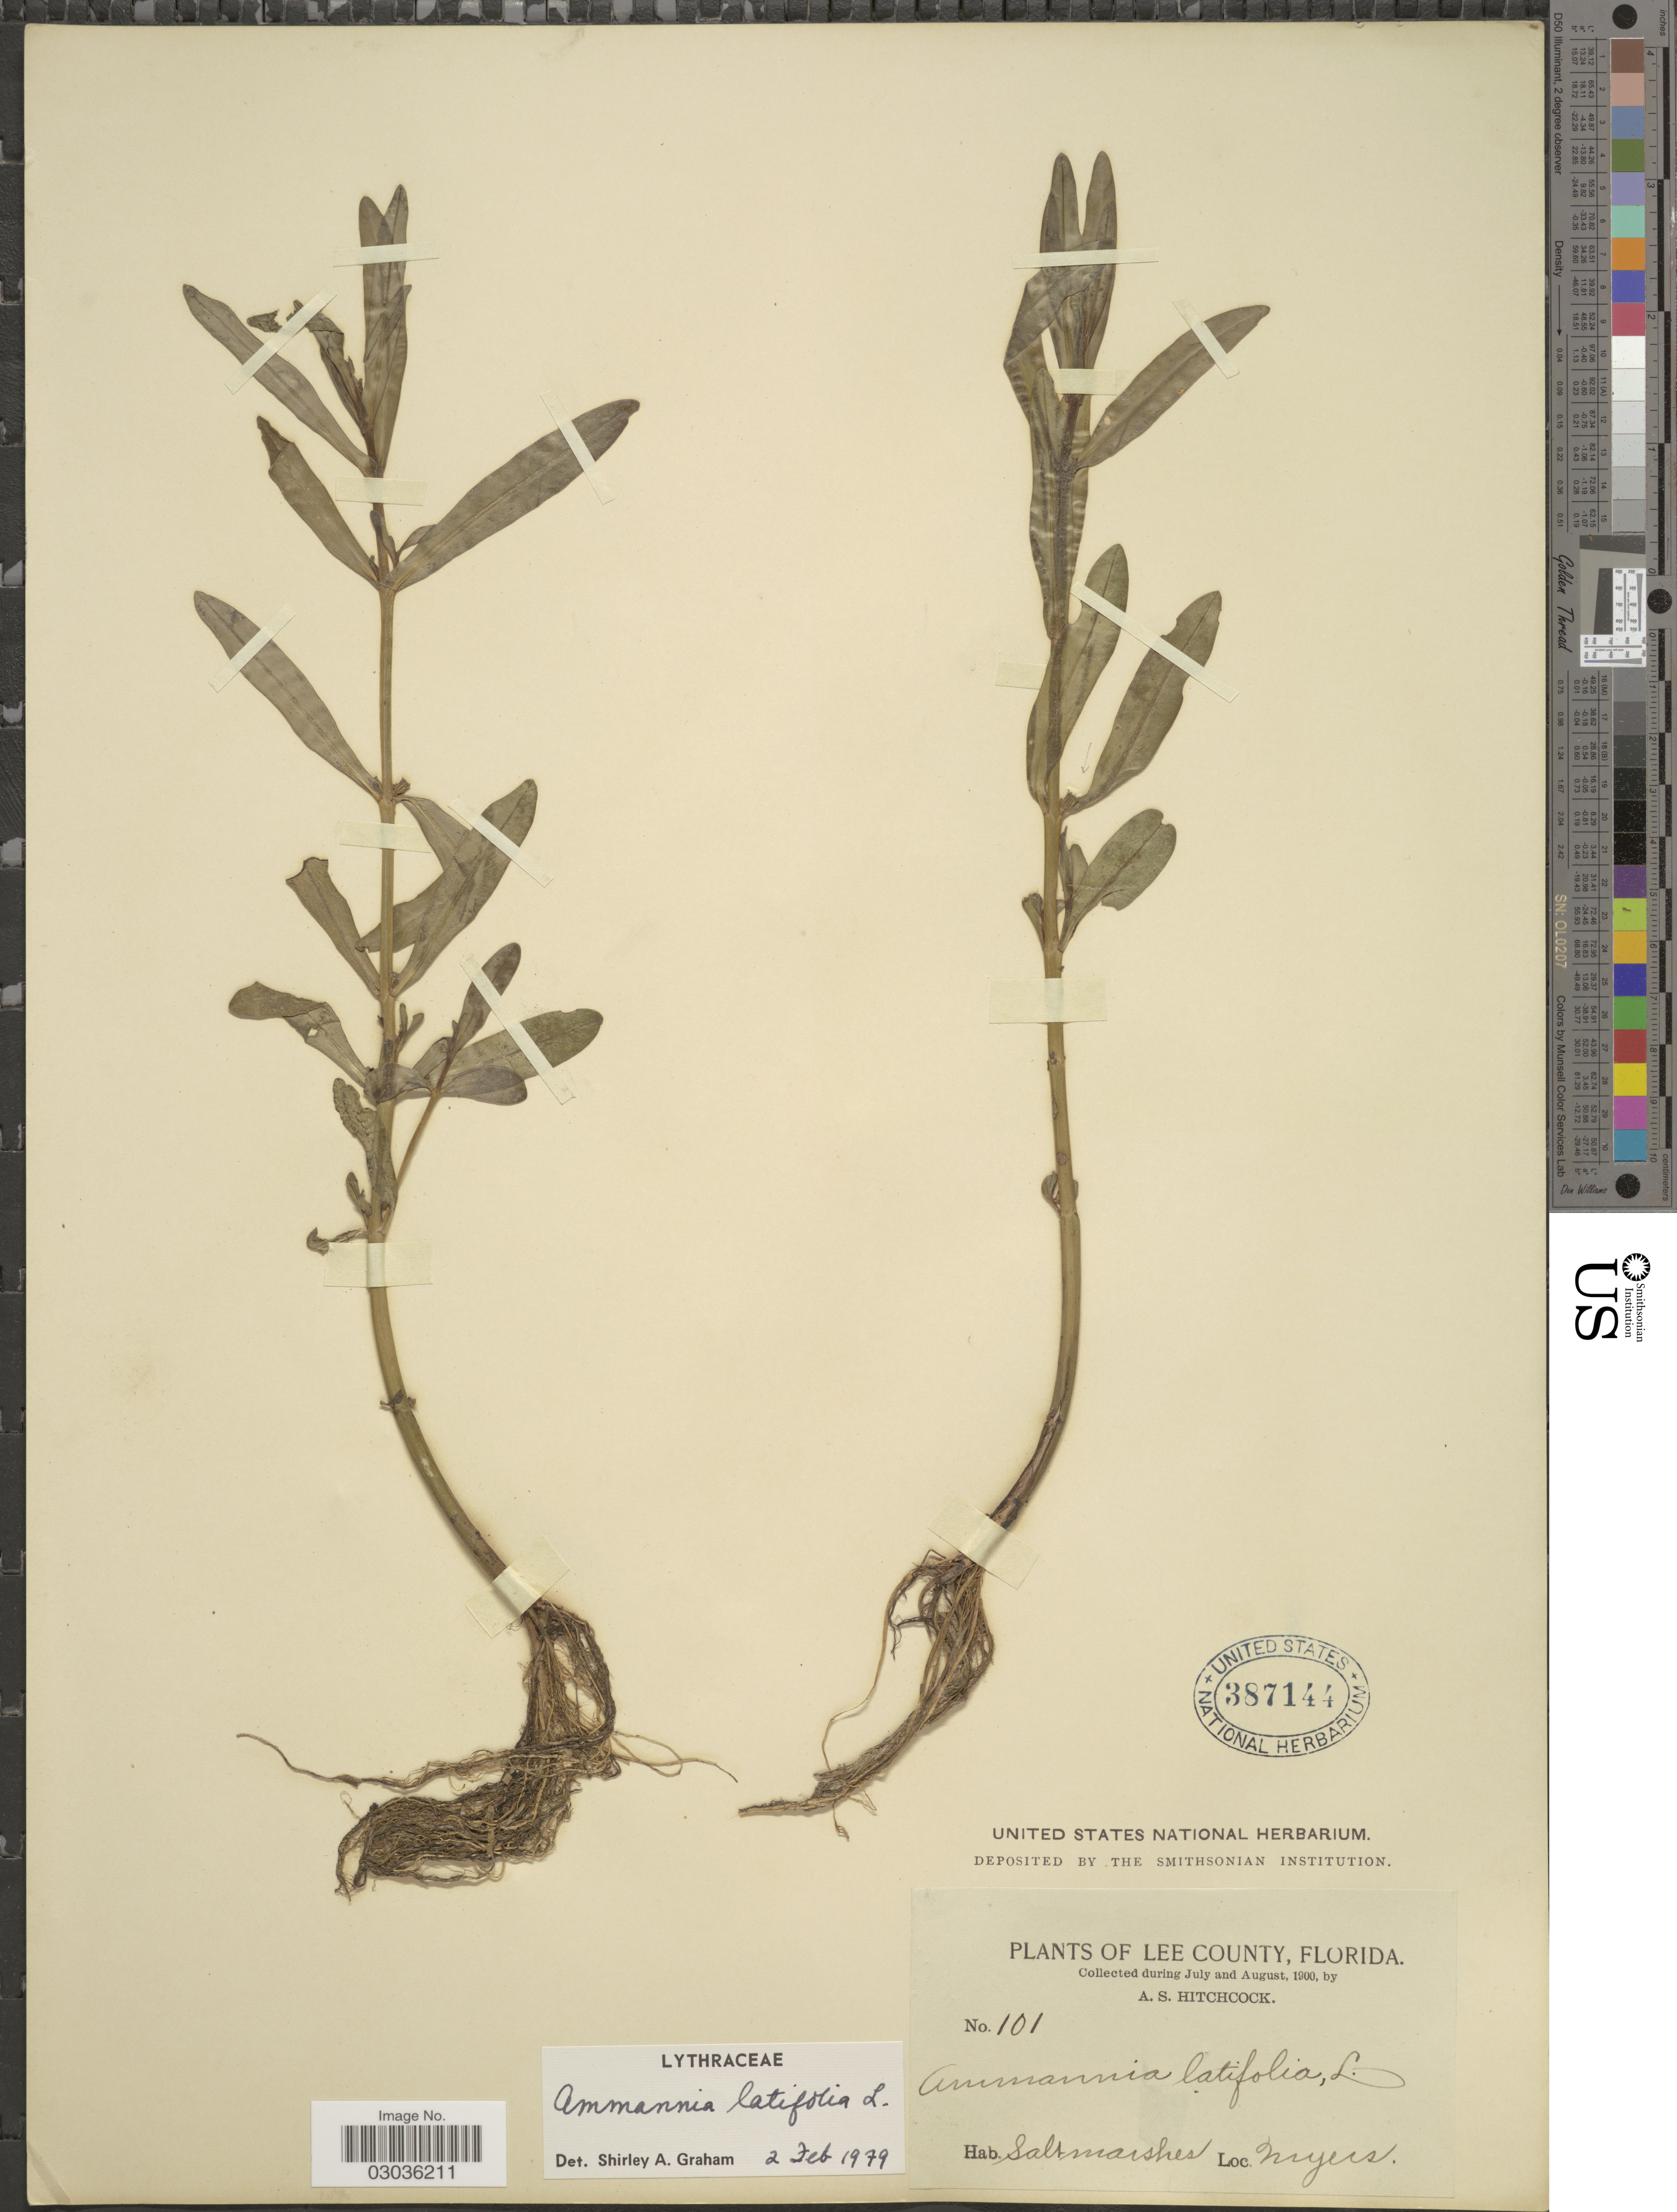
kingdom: Plantae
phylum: Tracheophyta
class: Magnoliopsida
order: Myrtales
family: Lythraceae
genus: Ammannia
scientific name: Ammannia latifolia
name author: L.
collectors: A. S. Hitchcock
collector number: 101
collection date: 1900-07/1900-08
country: United States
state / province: Florida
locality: Lee County.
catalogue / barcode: US 387144